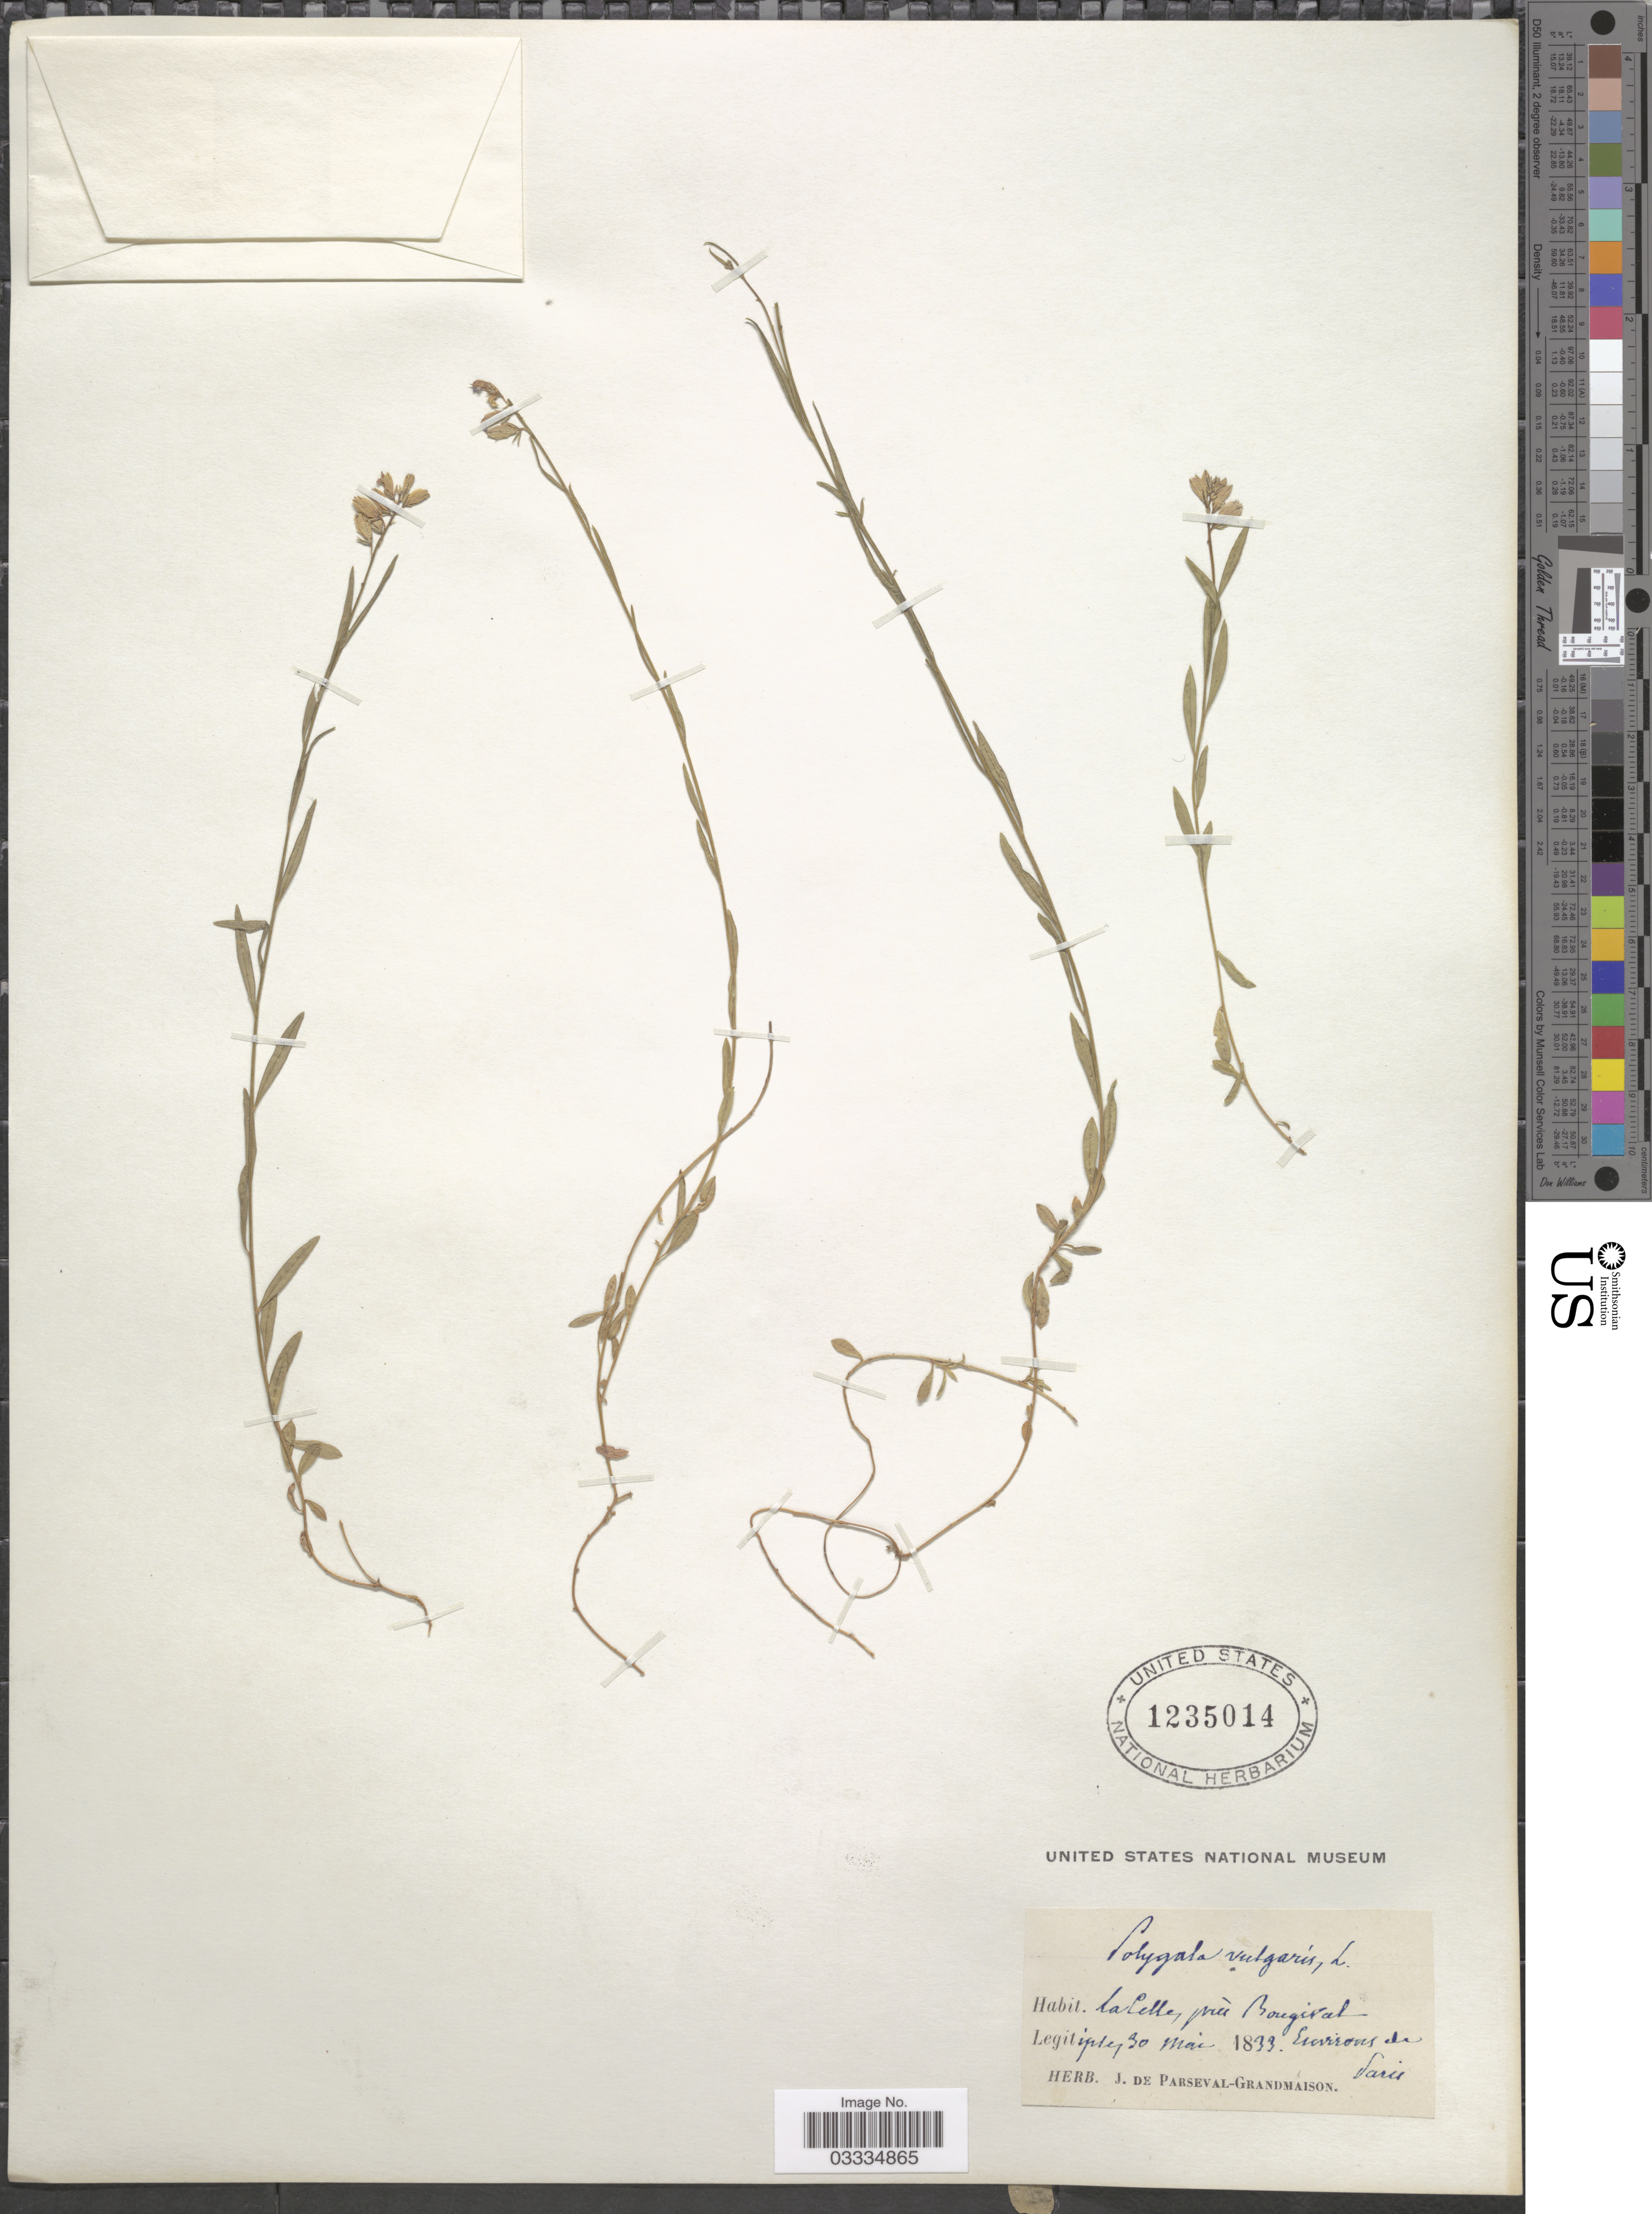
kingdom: Plantae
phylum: Tracheophyta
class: Magnoliopsida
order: Fabales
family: Polygalaceae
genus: Polygala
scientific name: Polygala vulgaris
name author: L.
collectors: J. Parseval-Grandmaison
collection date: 1833-05-30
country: France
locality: La Celles, près Bougival, environs de Paris.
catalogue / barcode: US 1235014